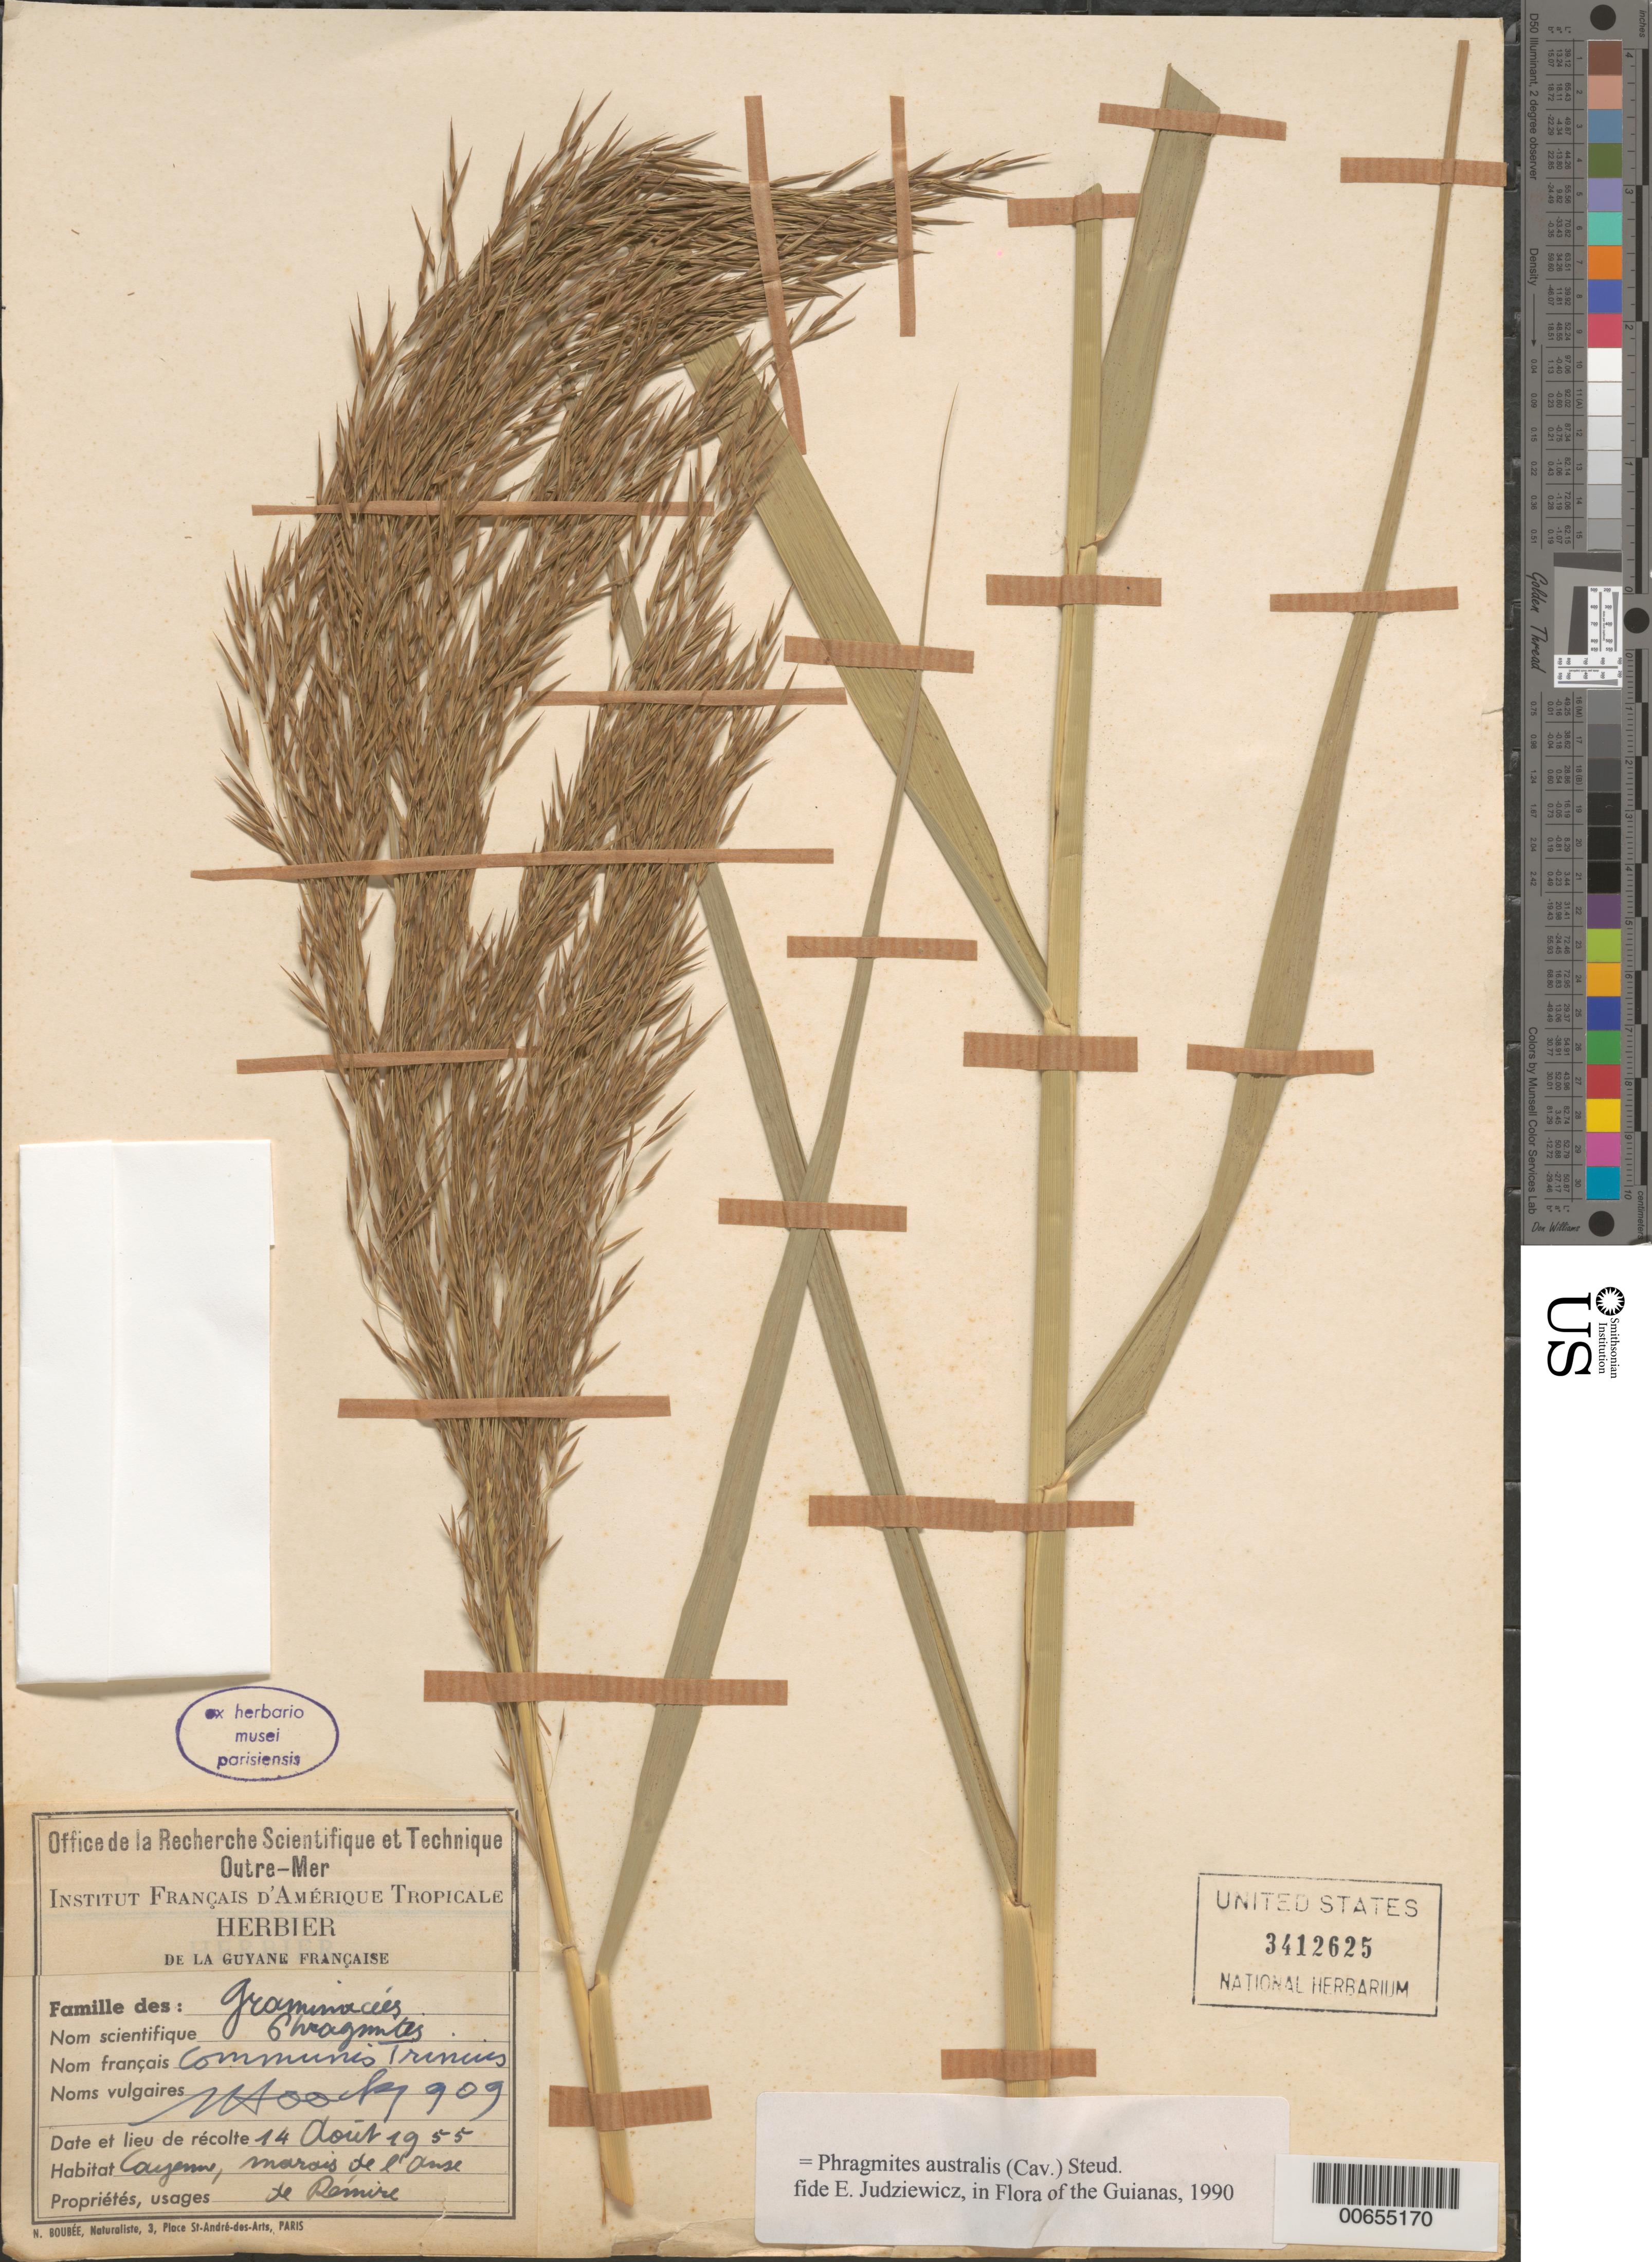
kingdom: Plantae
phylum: Tracheophyta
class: Liliopsida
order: Poales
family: Poaceae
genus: Phragmites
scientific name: Phragmites australis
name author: (Cav.) Trin. ex Steud.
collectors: J. Hoock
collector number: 909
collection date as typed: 14-Aug-55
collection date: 1955-08-14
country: French Guiana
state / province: Cayenne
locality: Cayenne, marais de l'Anse de Rémire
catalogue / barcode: US 3412625